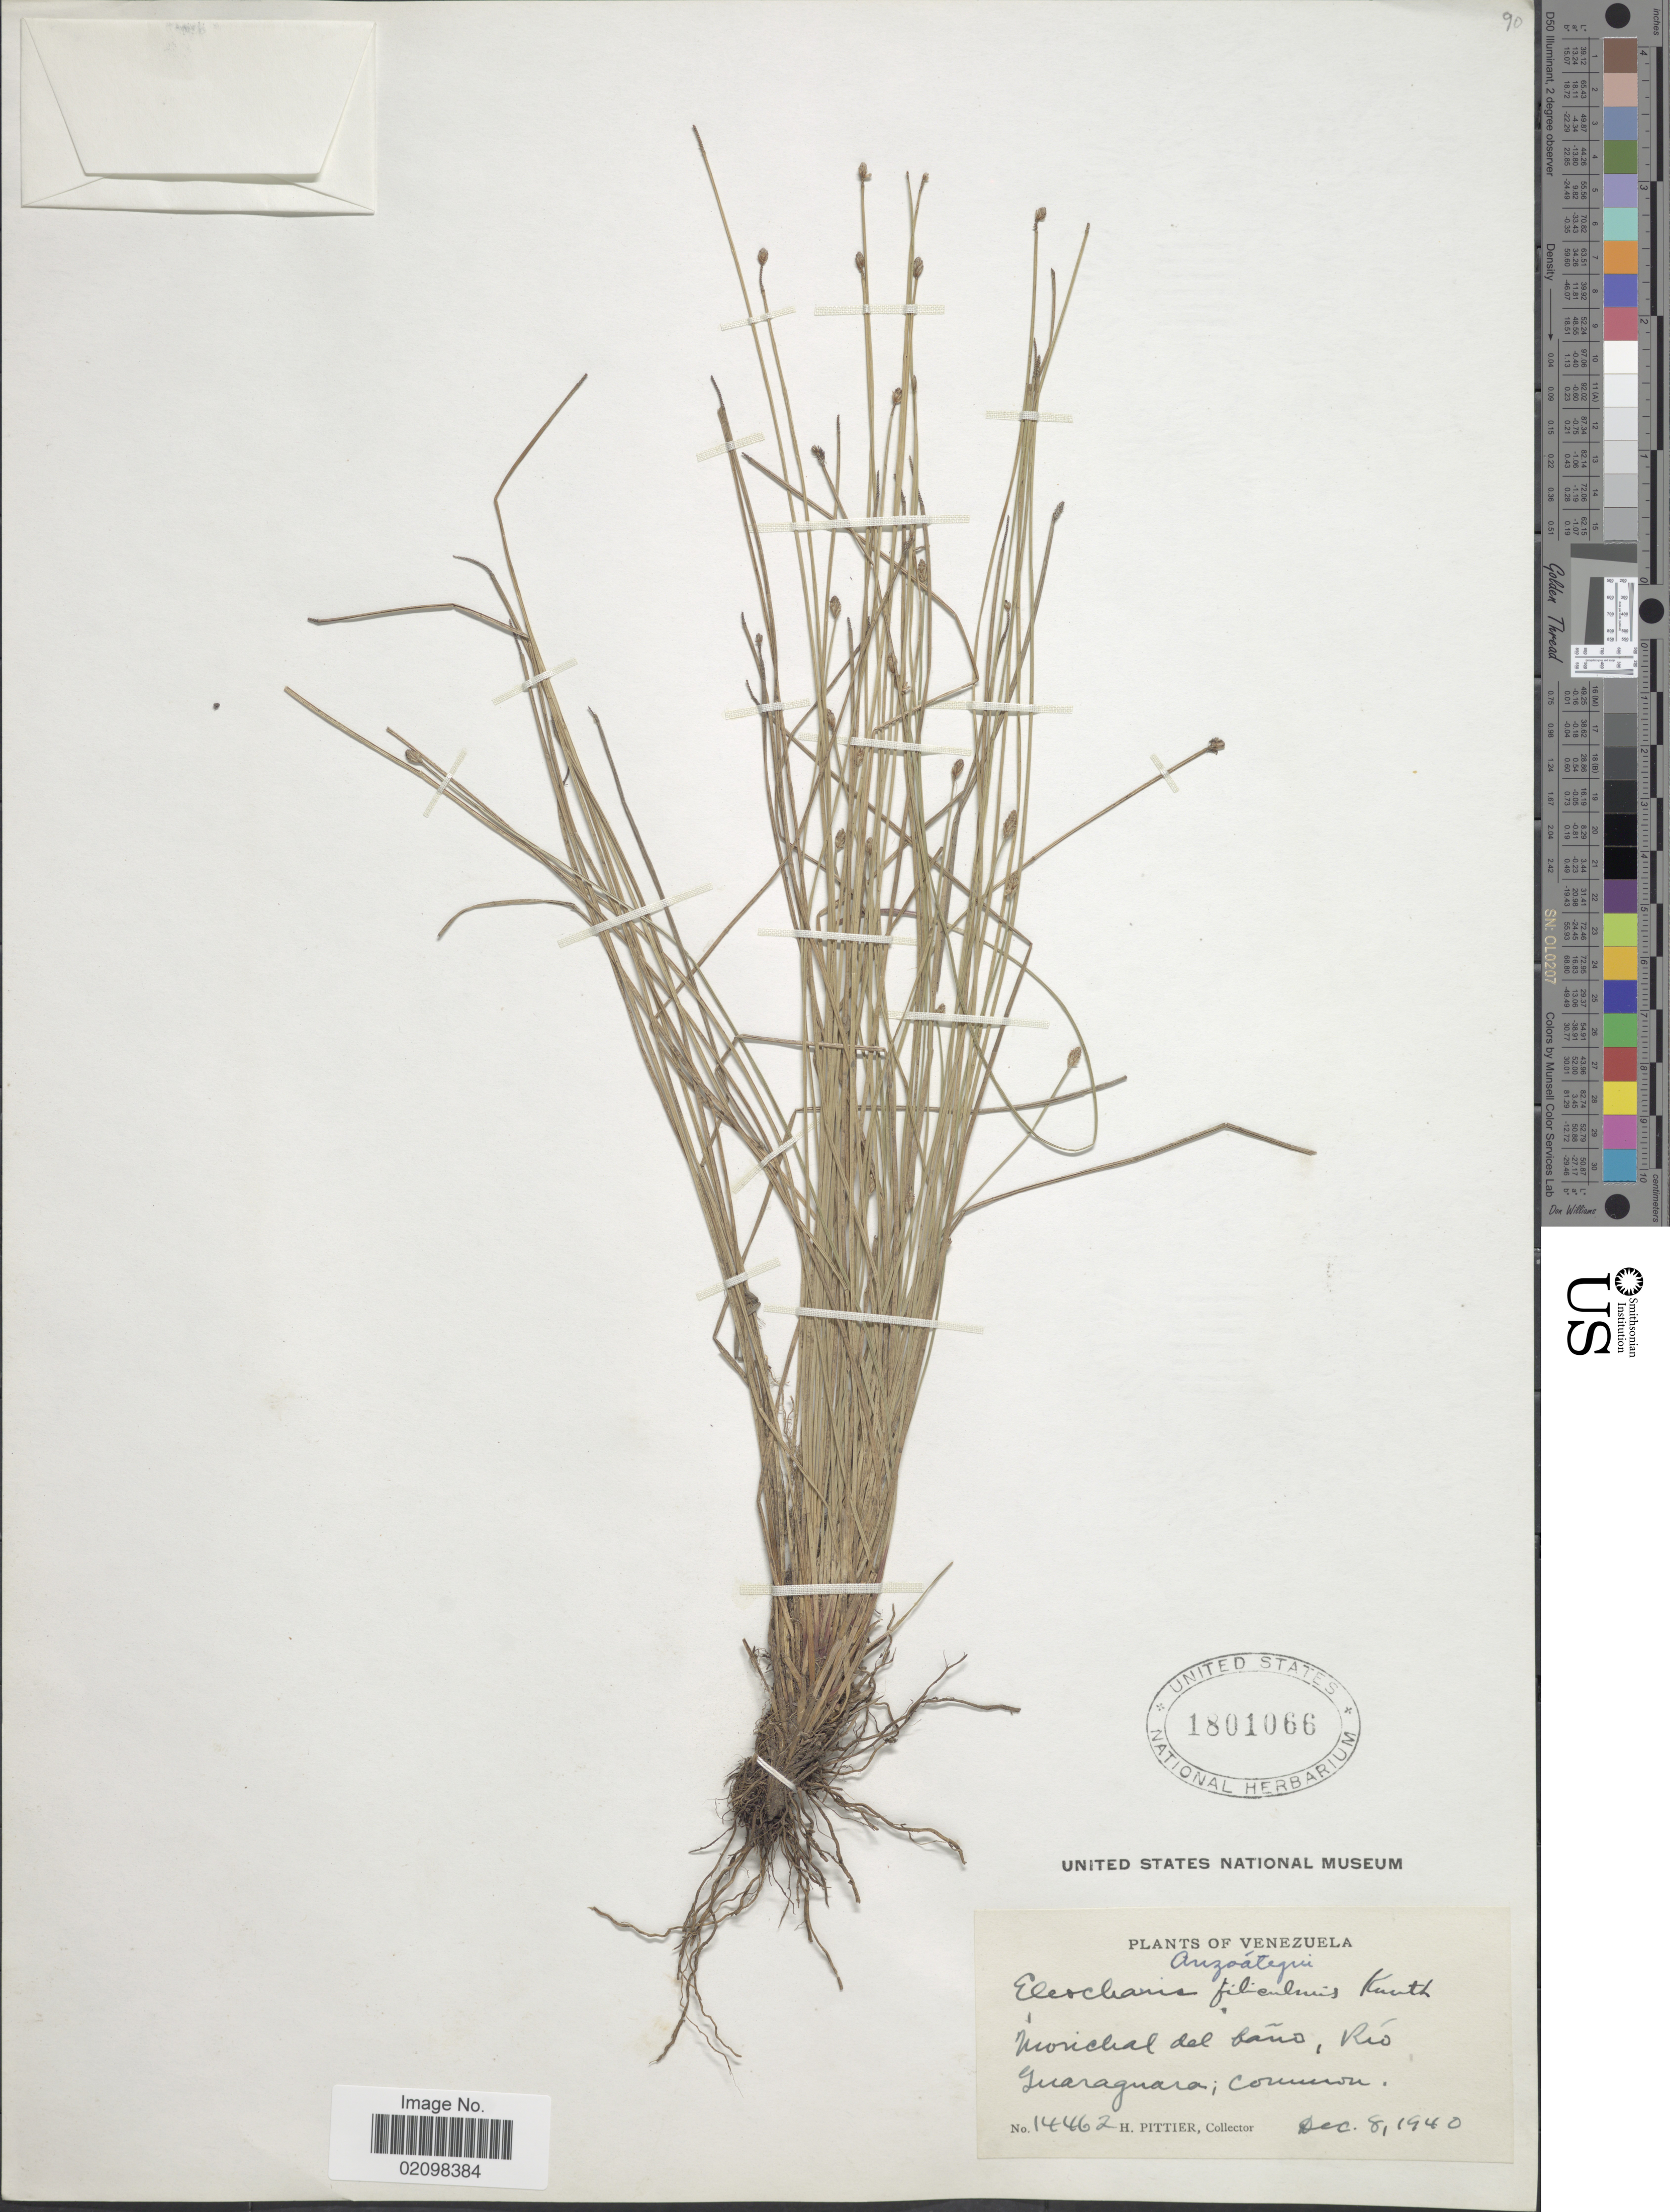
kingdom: Plantae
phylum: Tracheophyta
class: Liliopsida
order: Poales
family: Cyperaceae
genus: Eleocharis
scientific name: Eleocharis filiculmis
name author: Kunth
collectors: H. F. Pittier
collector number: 14462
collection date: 1940-12-08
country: Venezuela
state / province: Anzoategui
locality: Morichal del Caño, Río Guaraguara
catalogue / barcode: US 1801066